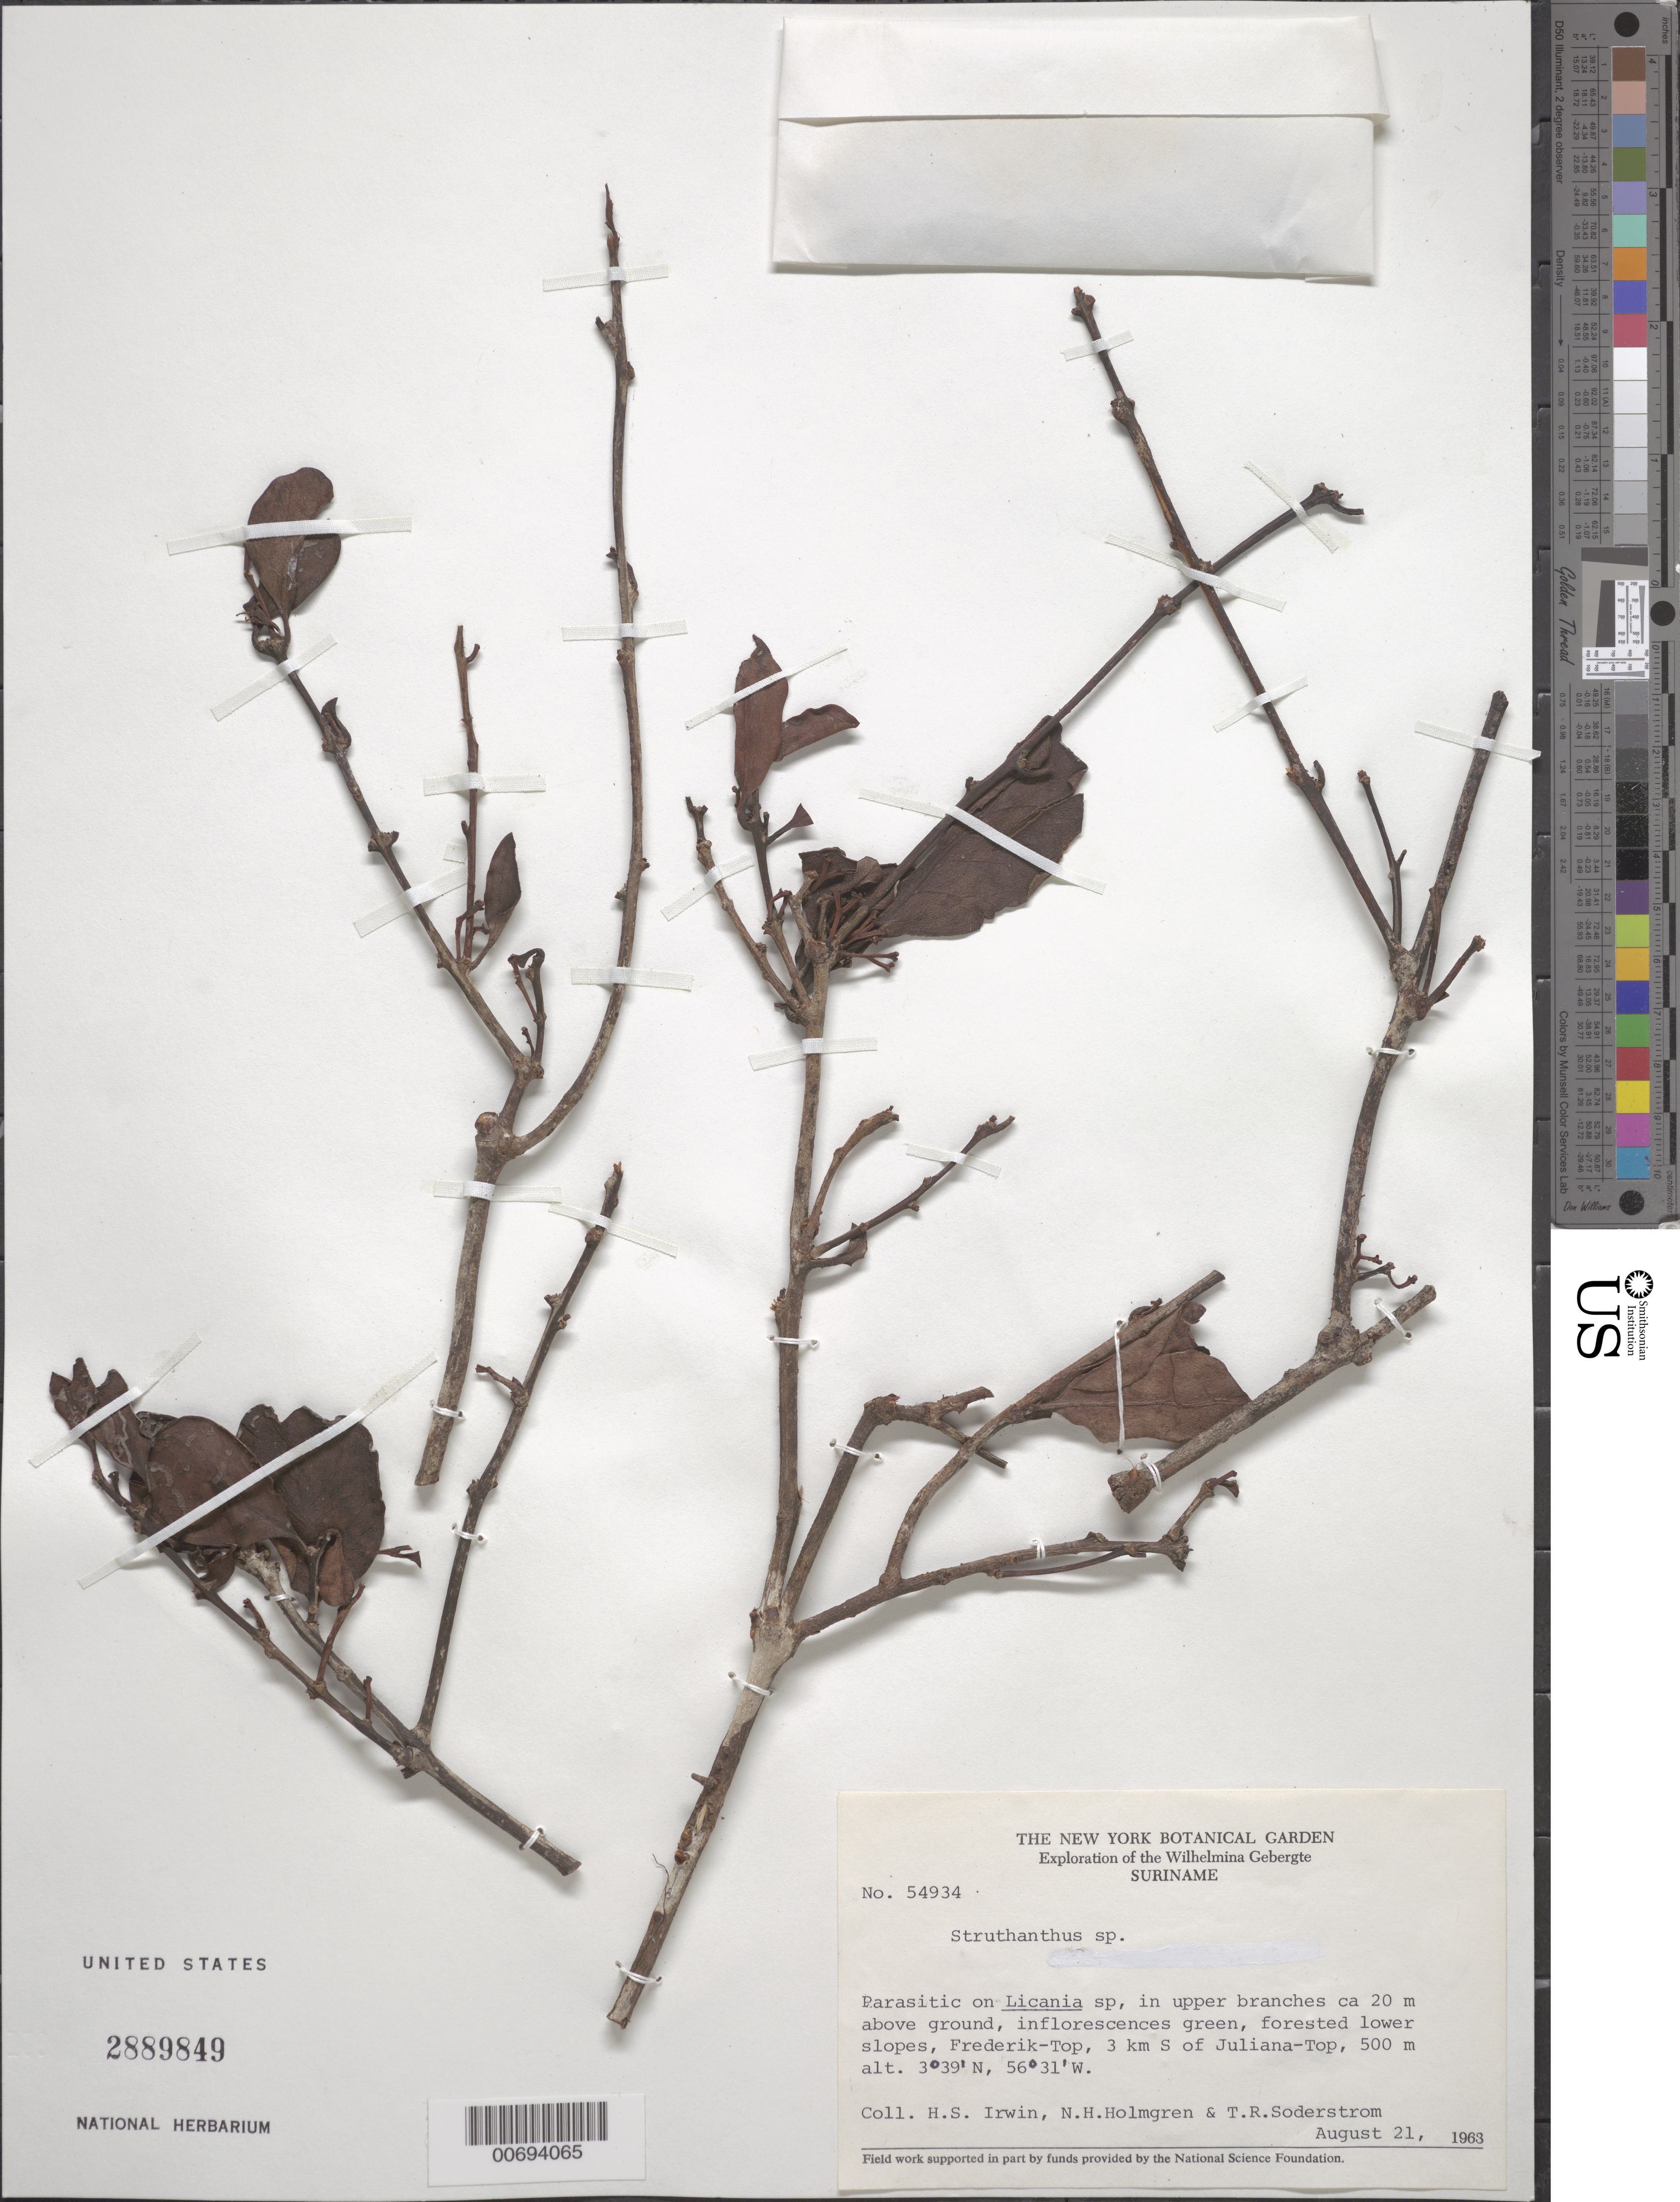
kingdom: Plantae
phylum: Tracheophyta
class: Magnoliopsida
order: Santalales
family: Loranthaceae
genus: Struthanthus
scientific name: Struthanthus sp.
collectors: H. Irwin, G. T. Prance, T. R. Soderstrom & N. H. Holmgren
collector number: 54934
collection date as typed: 21-Aug-63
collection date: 1963-08-21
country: Suriname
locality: Frederik Top, slopes of, 3 km S of Juliana Top, Wilhelmina Gebergte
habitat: Forest lower slopes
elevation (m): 500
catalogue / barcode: US 2889849